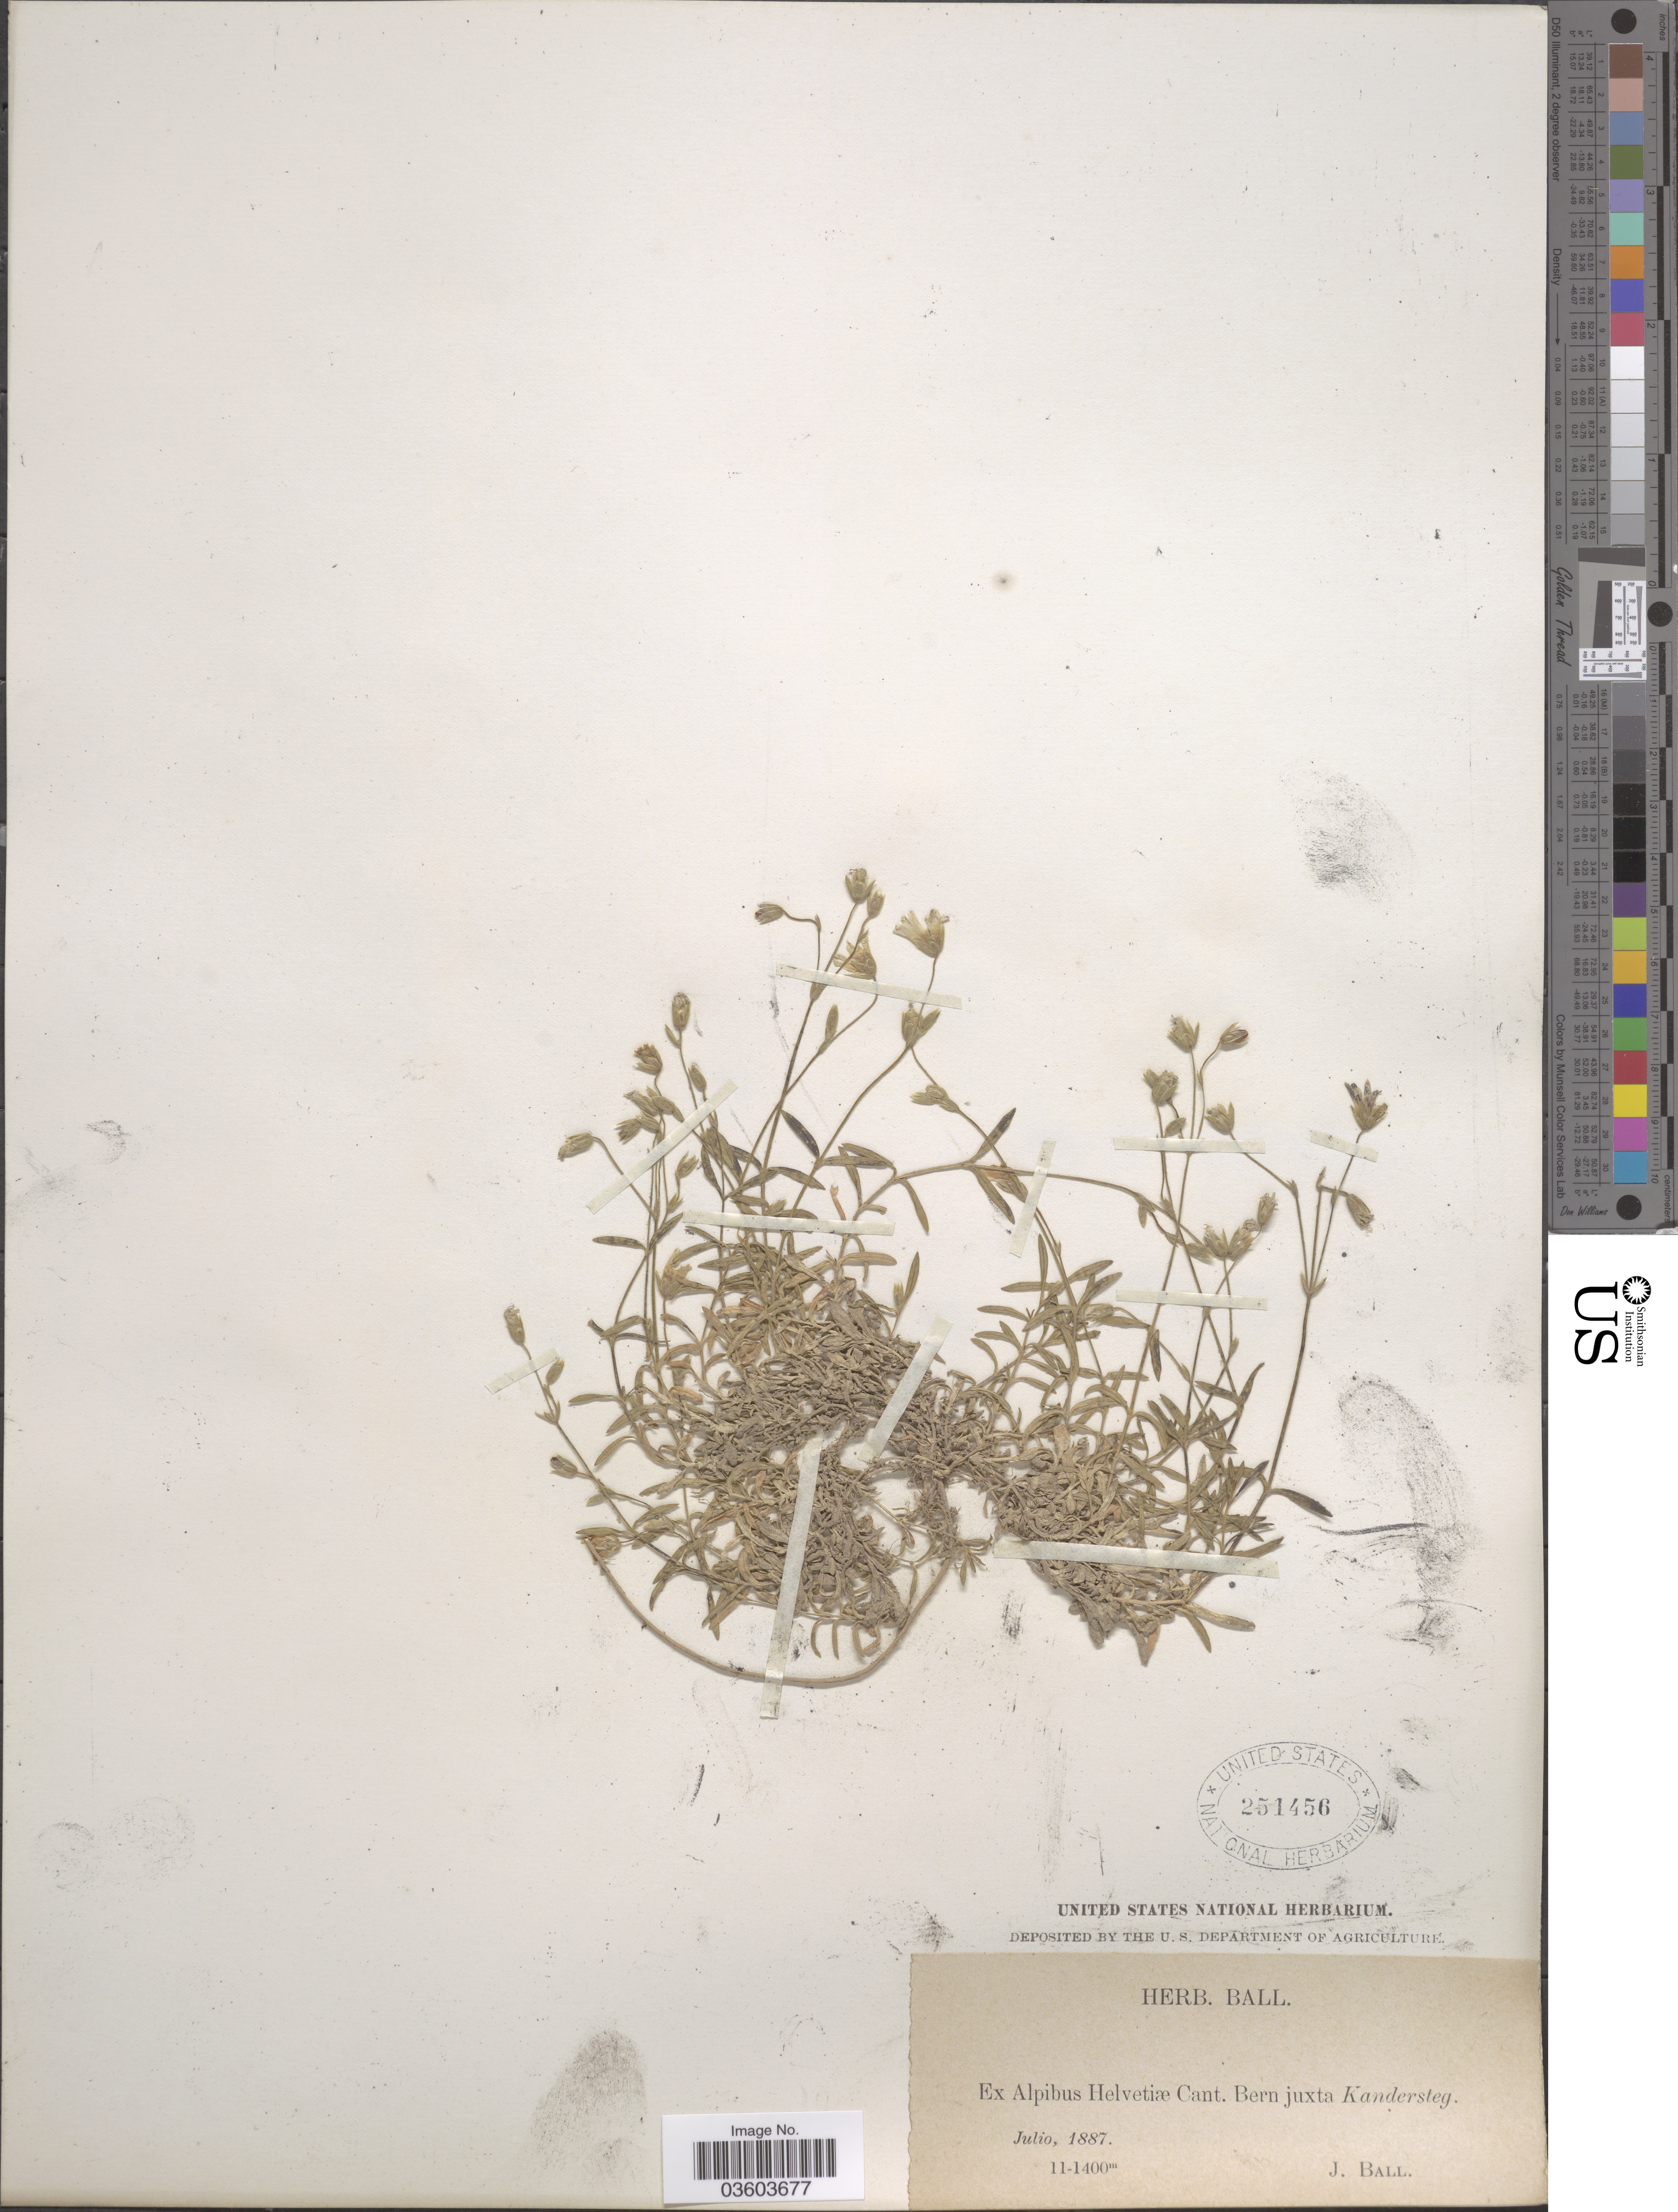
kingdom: Plantae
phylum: Tracheophyta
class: Magnoliopsida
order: Caryophyllales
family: Caryophyllaceae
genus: Cerastium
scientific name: Cerastium sp.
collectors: J. Ball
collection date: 1887-07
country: Switzerland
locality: Ex Alpibus Helvetiæ Cant. Bern juxta Kandersteg.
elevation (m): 1100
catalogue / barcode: US 251456